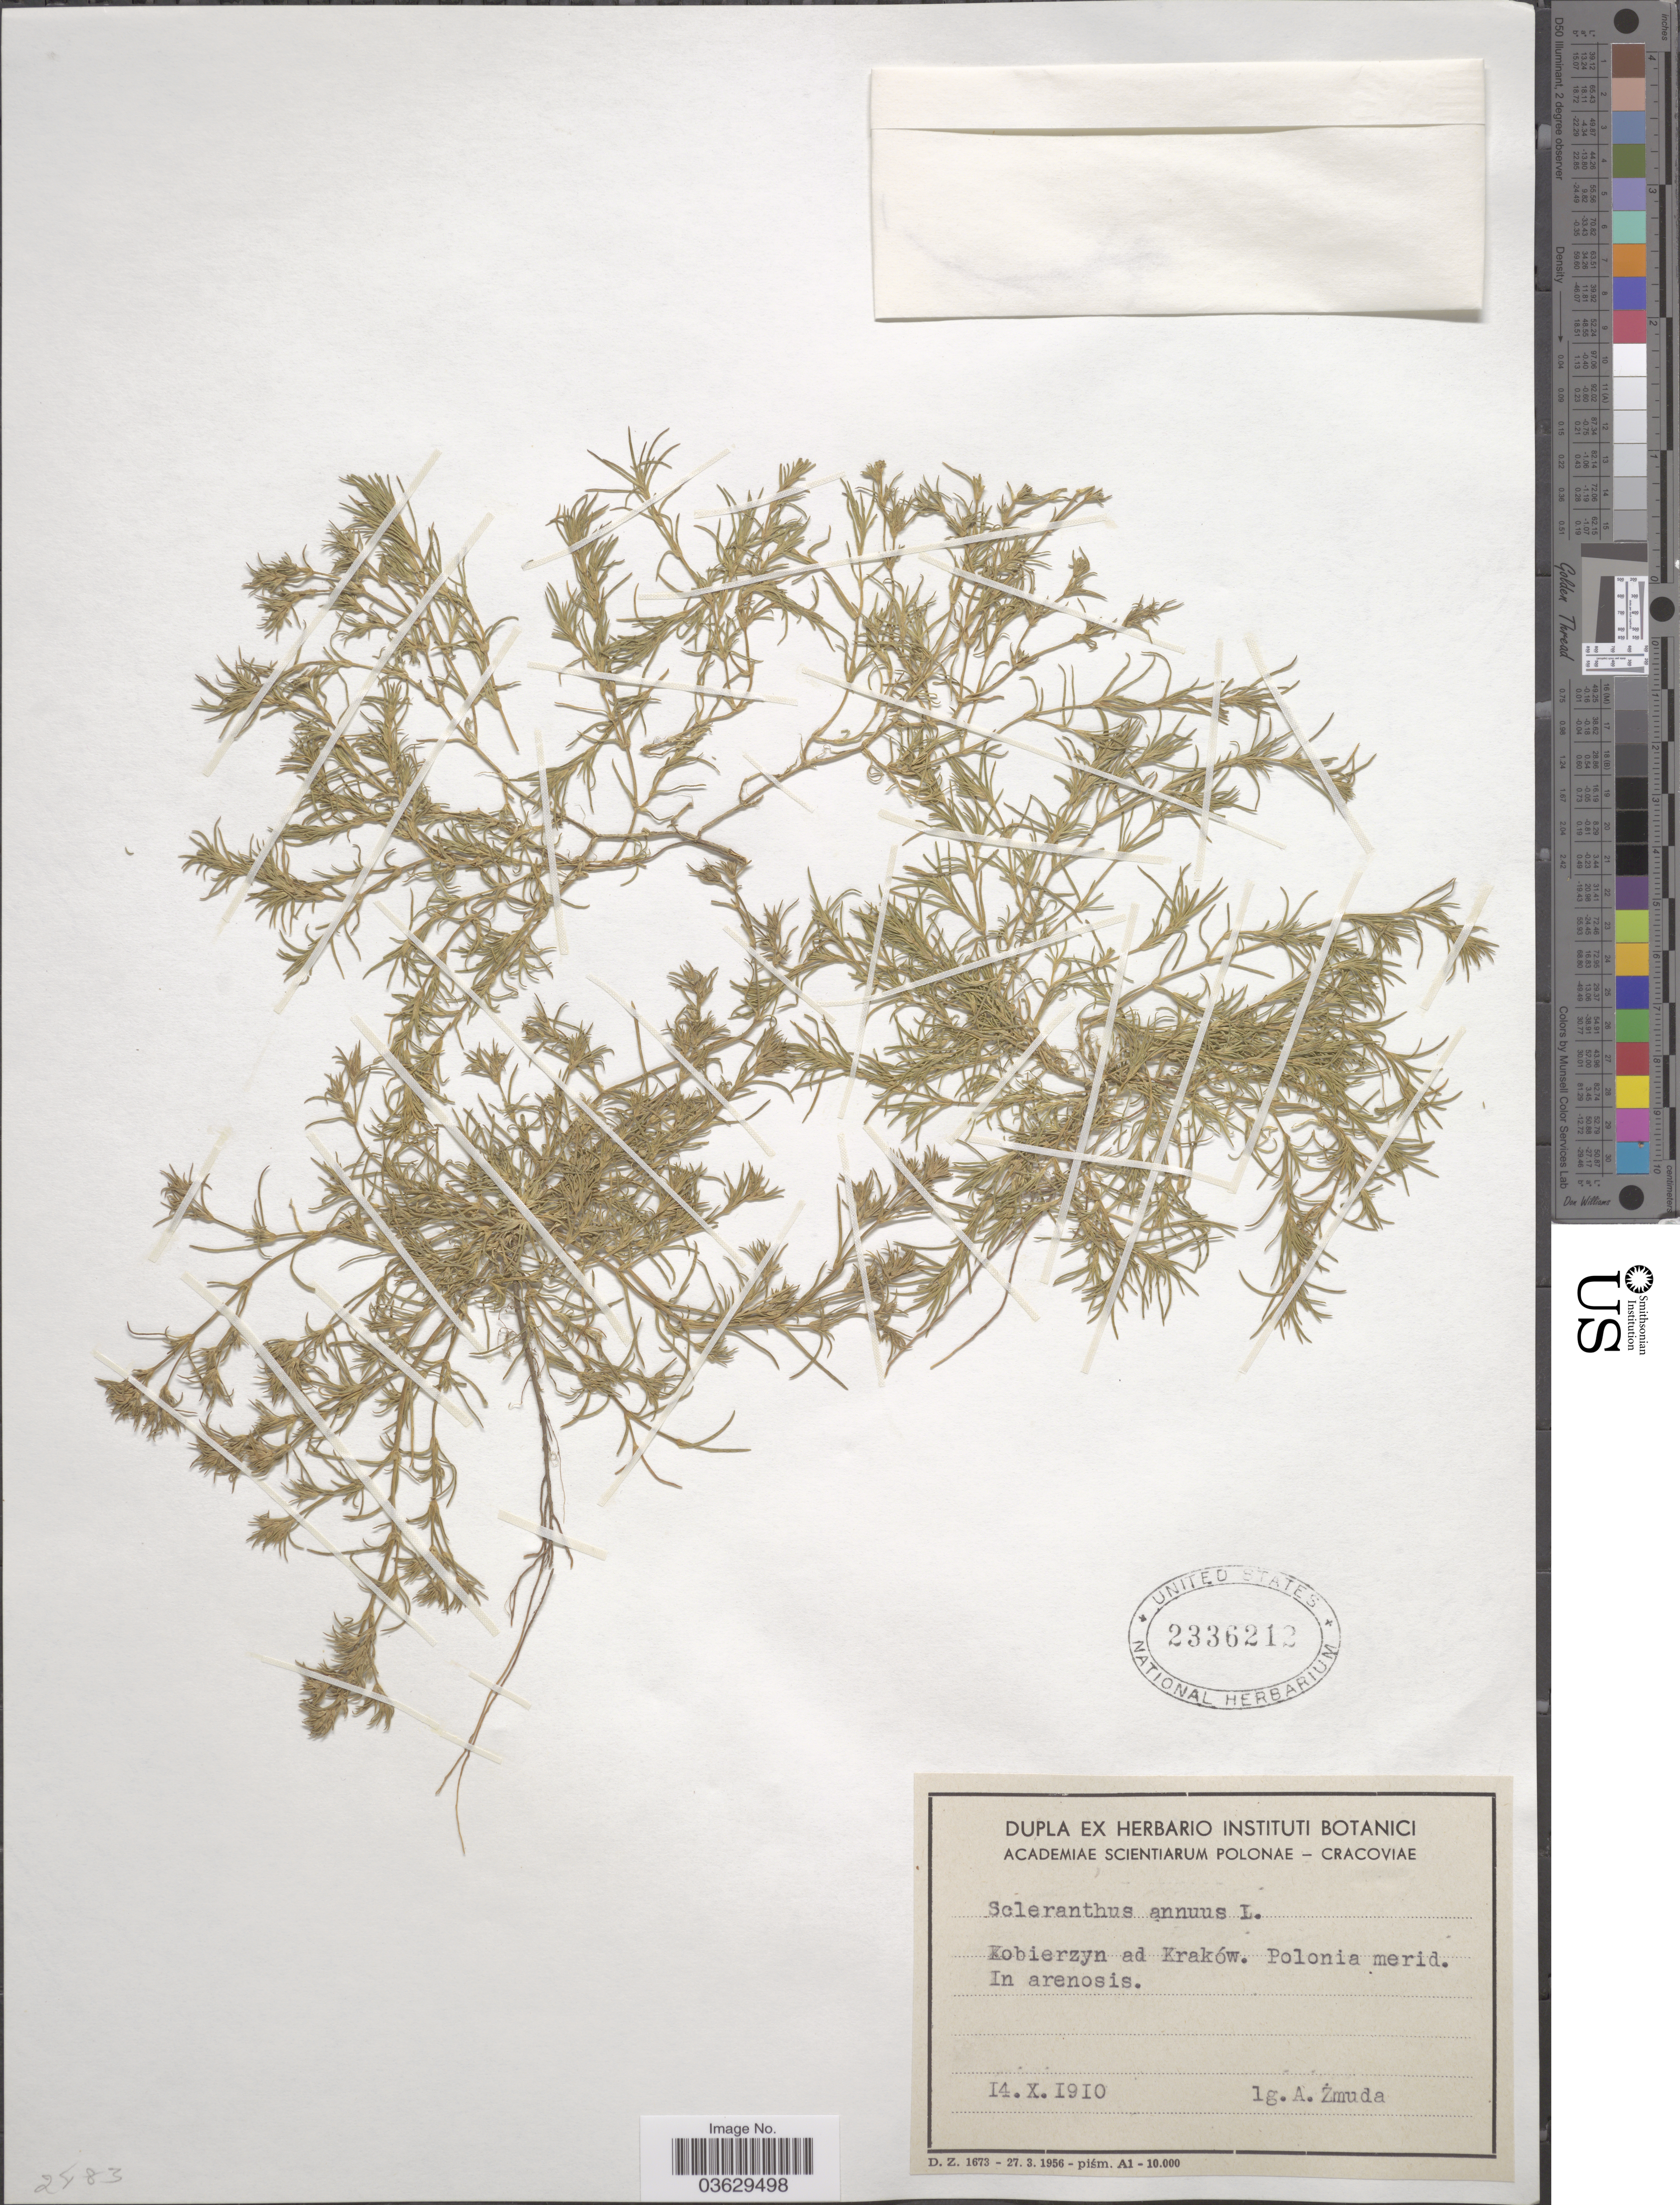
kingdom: Plantae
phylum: Tracheophyta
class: Magnoliopsida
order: Caryophyllales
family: Caryophyllaceae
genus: Scleranthus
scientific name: Scleranthus annuus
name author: L.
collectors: A. Zmuda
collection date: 1910-10-14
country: Poland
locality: Kobierzyn ad Kraków. Plonia merid. In arenosis.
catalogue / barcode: US 2336212